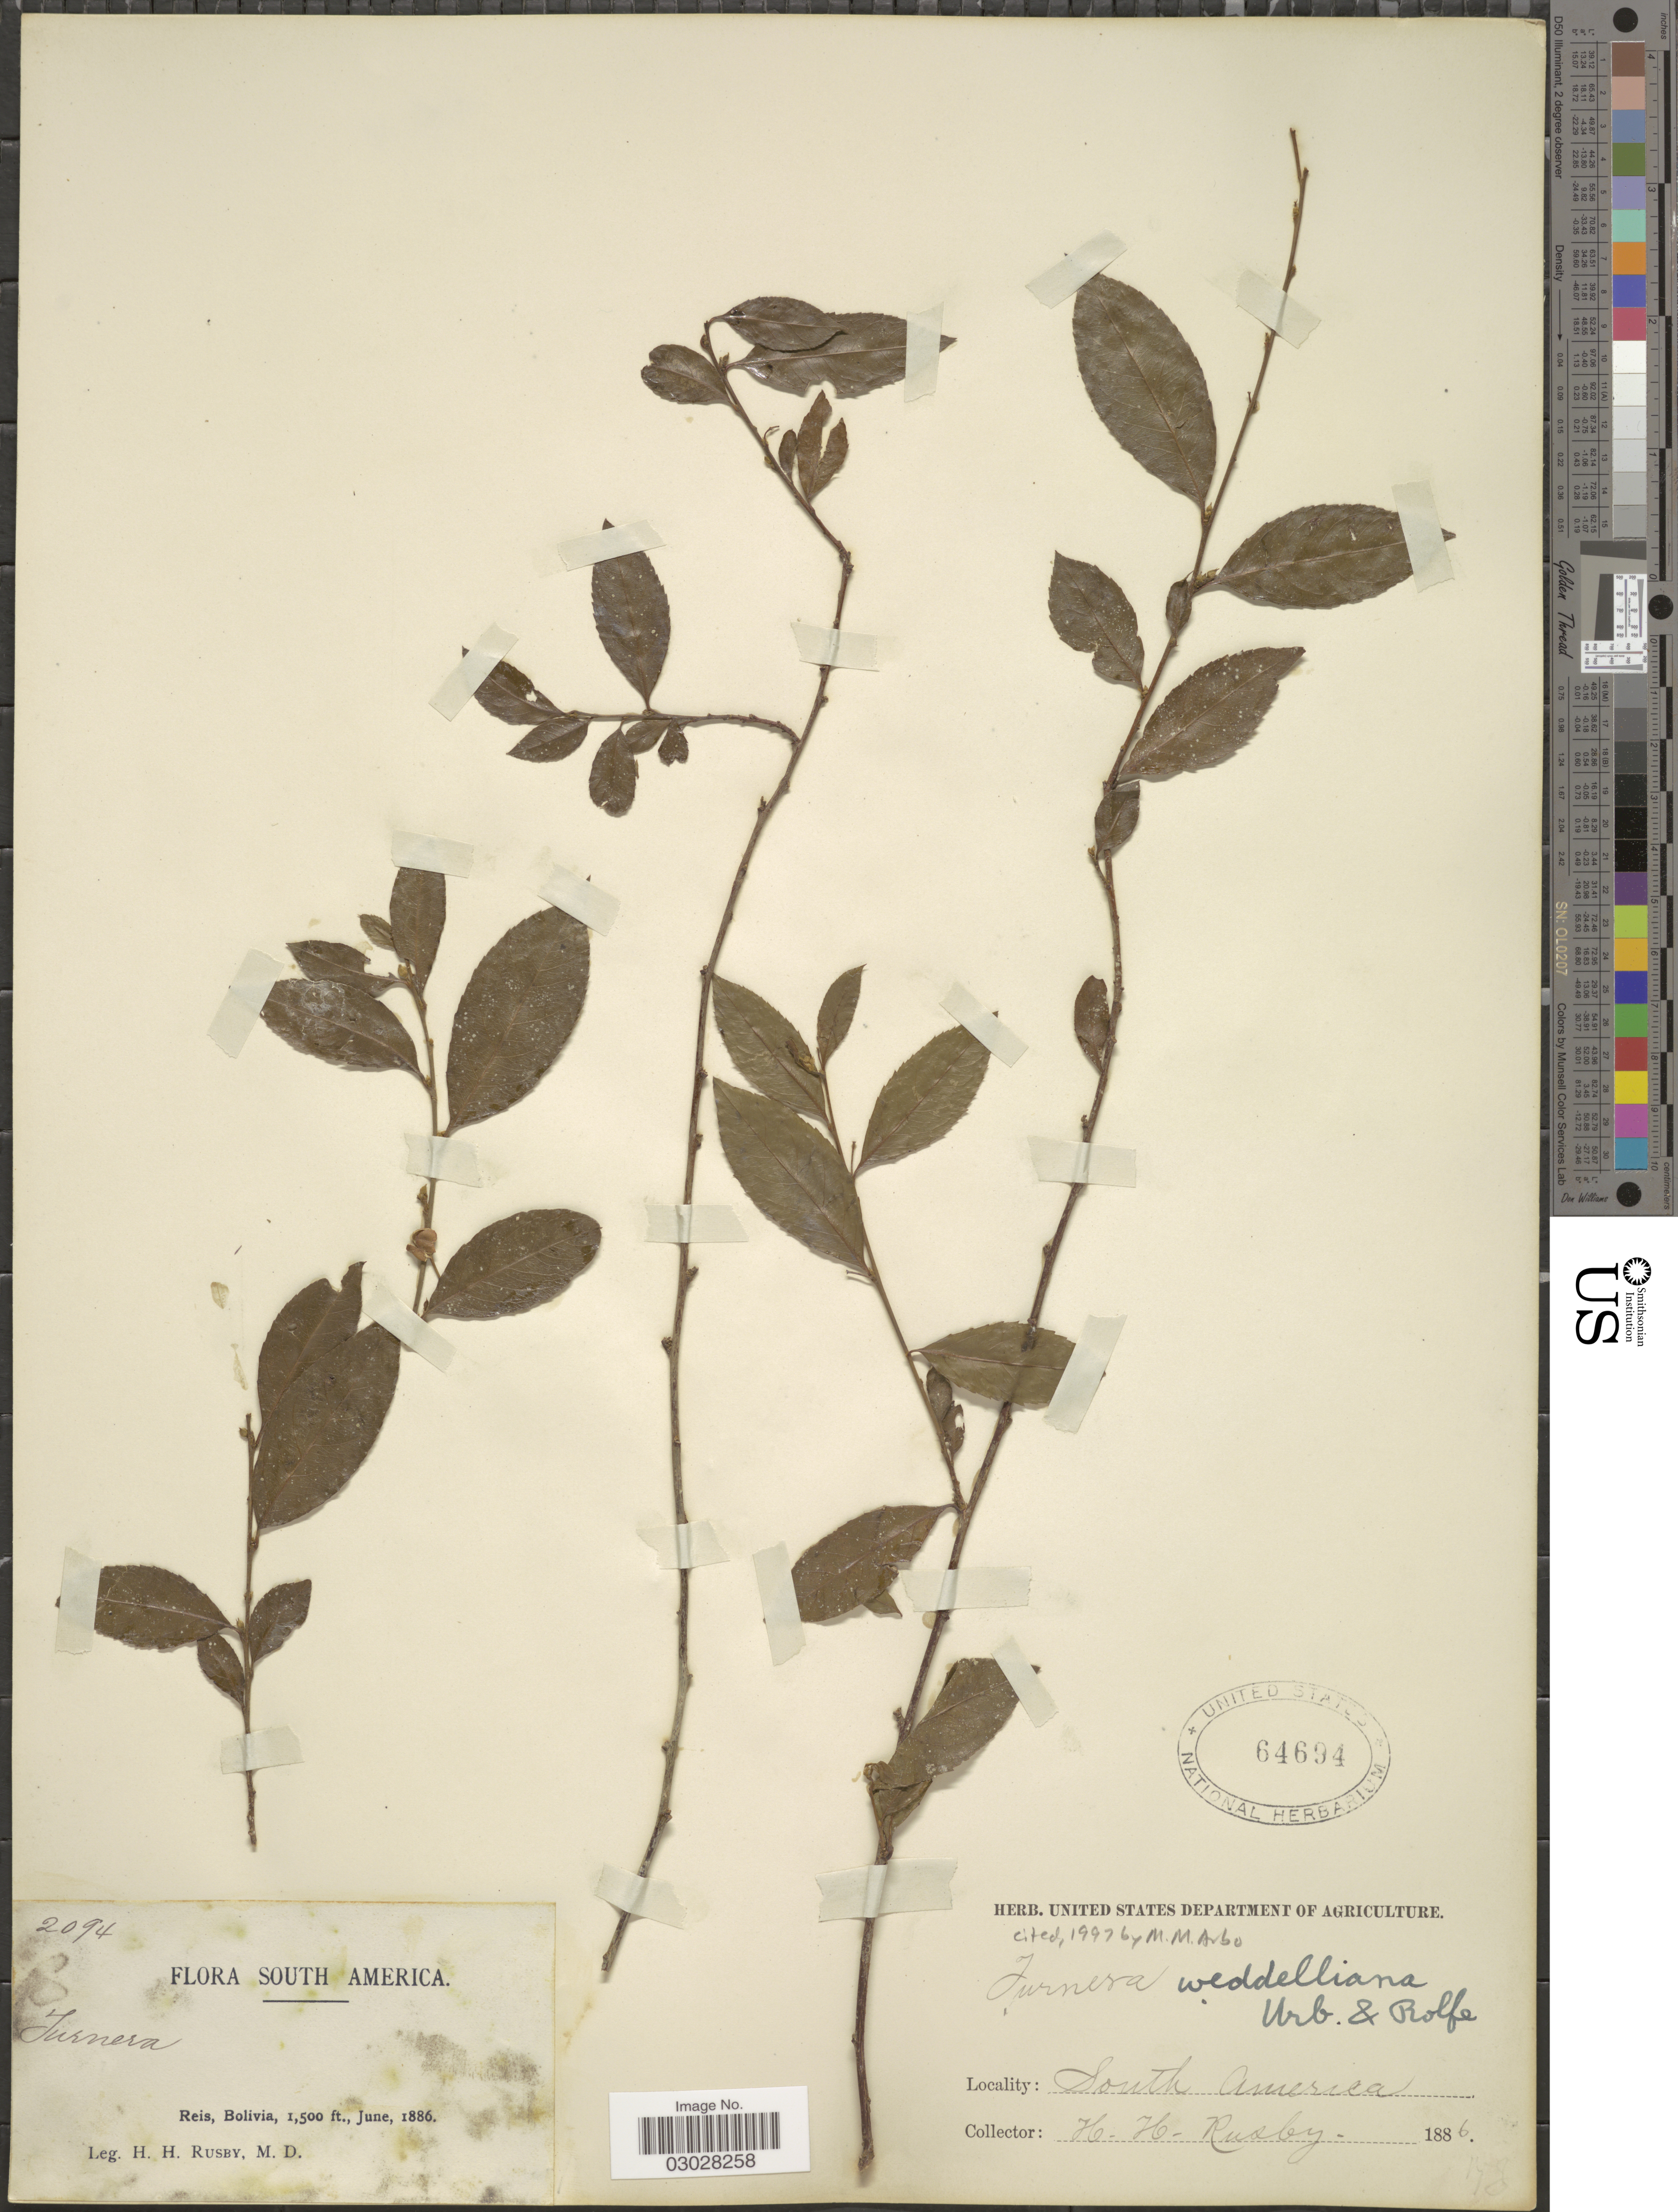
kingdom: Plantae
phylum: Tracheophyta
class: Magnoliopsida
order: Malpighiales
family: Turneraceae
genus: Turnera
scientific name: Turnera weddelliana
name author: Urb. & Rolfe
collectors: H. H. Rusby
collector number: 2094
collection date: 1886-06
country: Bolivia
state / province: Pando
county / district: Nicolas Suarez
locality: Reis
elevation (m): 457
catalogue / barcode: US 64694